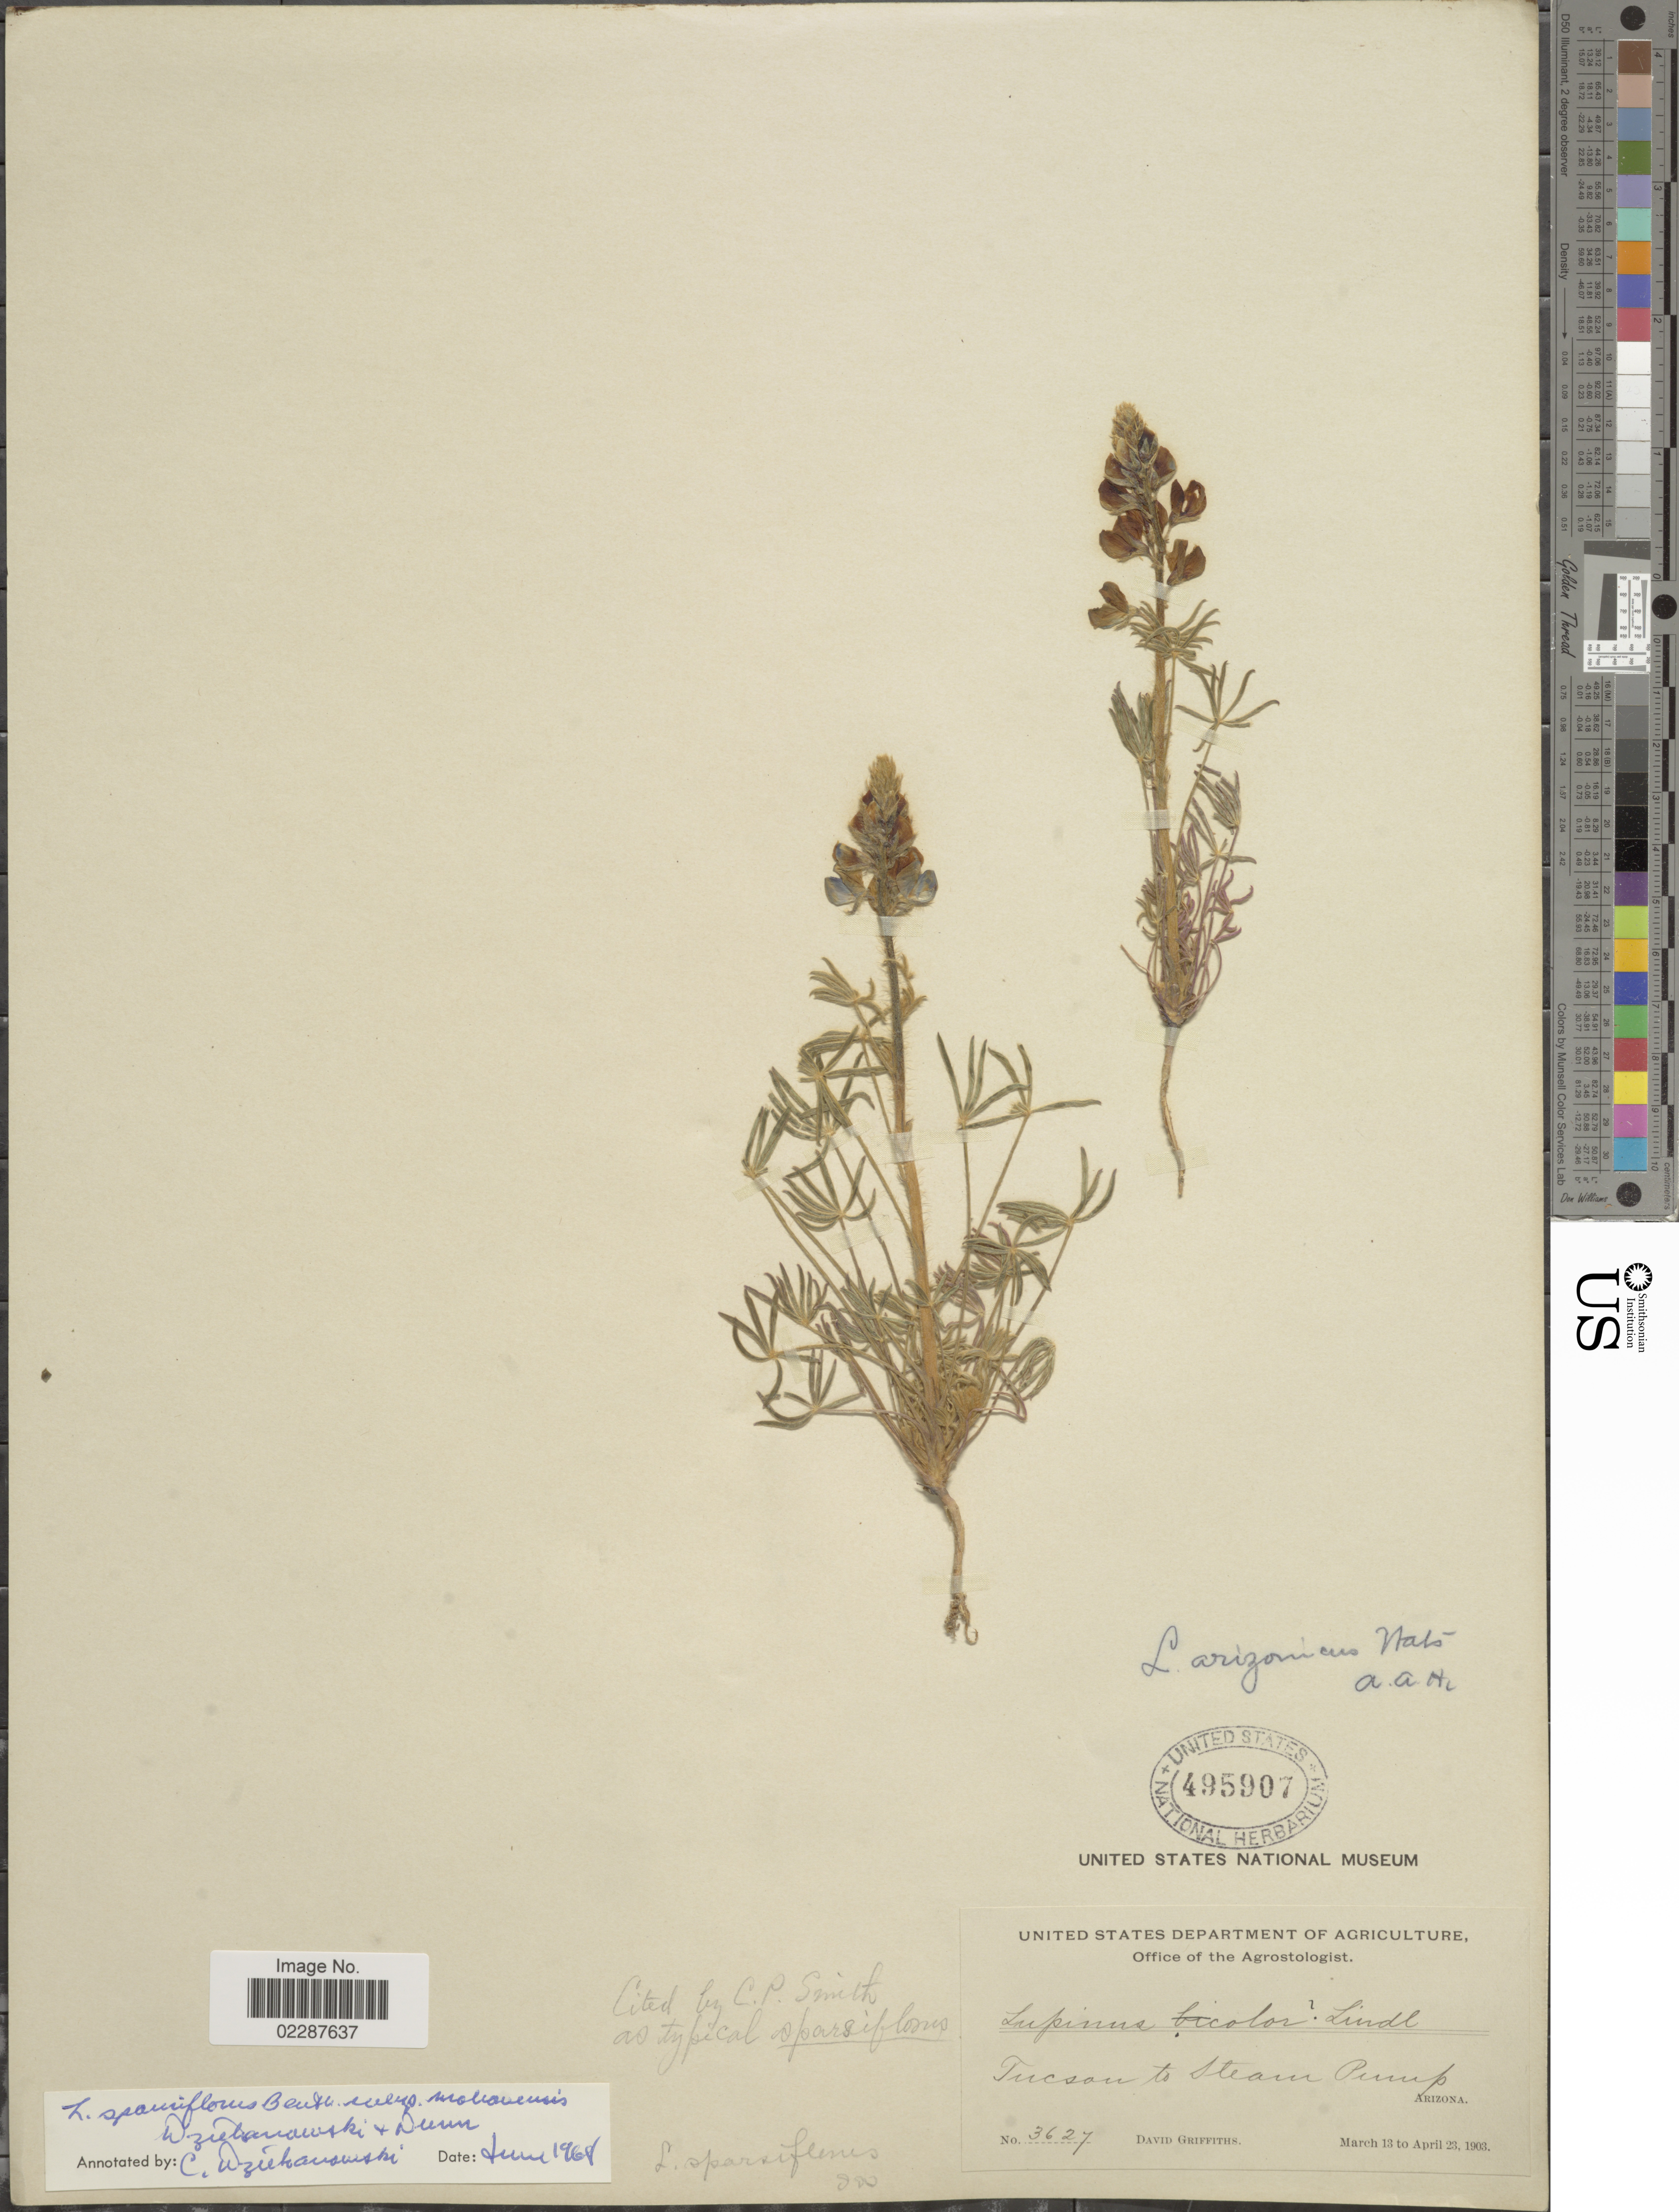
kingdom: Plantae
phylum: Tracheophyta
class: Magnoliopsida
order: Fabales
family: Fabaceae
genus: Lupinus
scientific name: Lupinus sparsiflorus subsp. mohavensis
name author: Dziekanowski & D.B. Dunn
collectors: D. Griffiths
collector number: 3627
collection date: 1903-03-13/1903-04-23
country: United States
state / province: Arizona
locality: Tucson to steam Pump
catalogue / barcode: US 495907